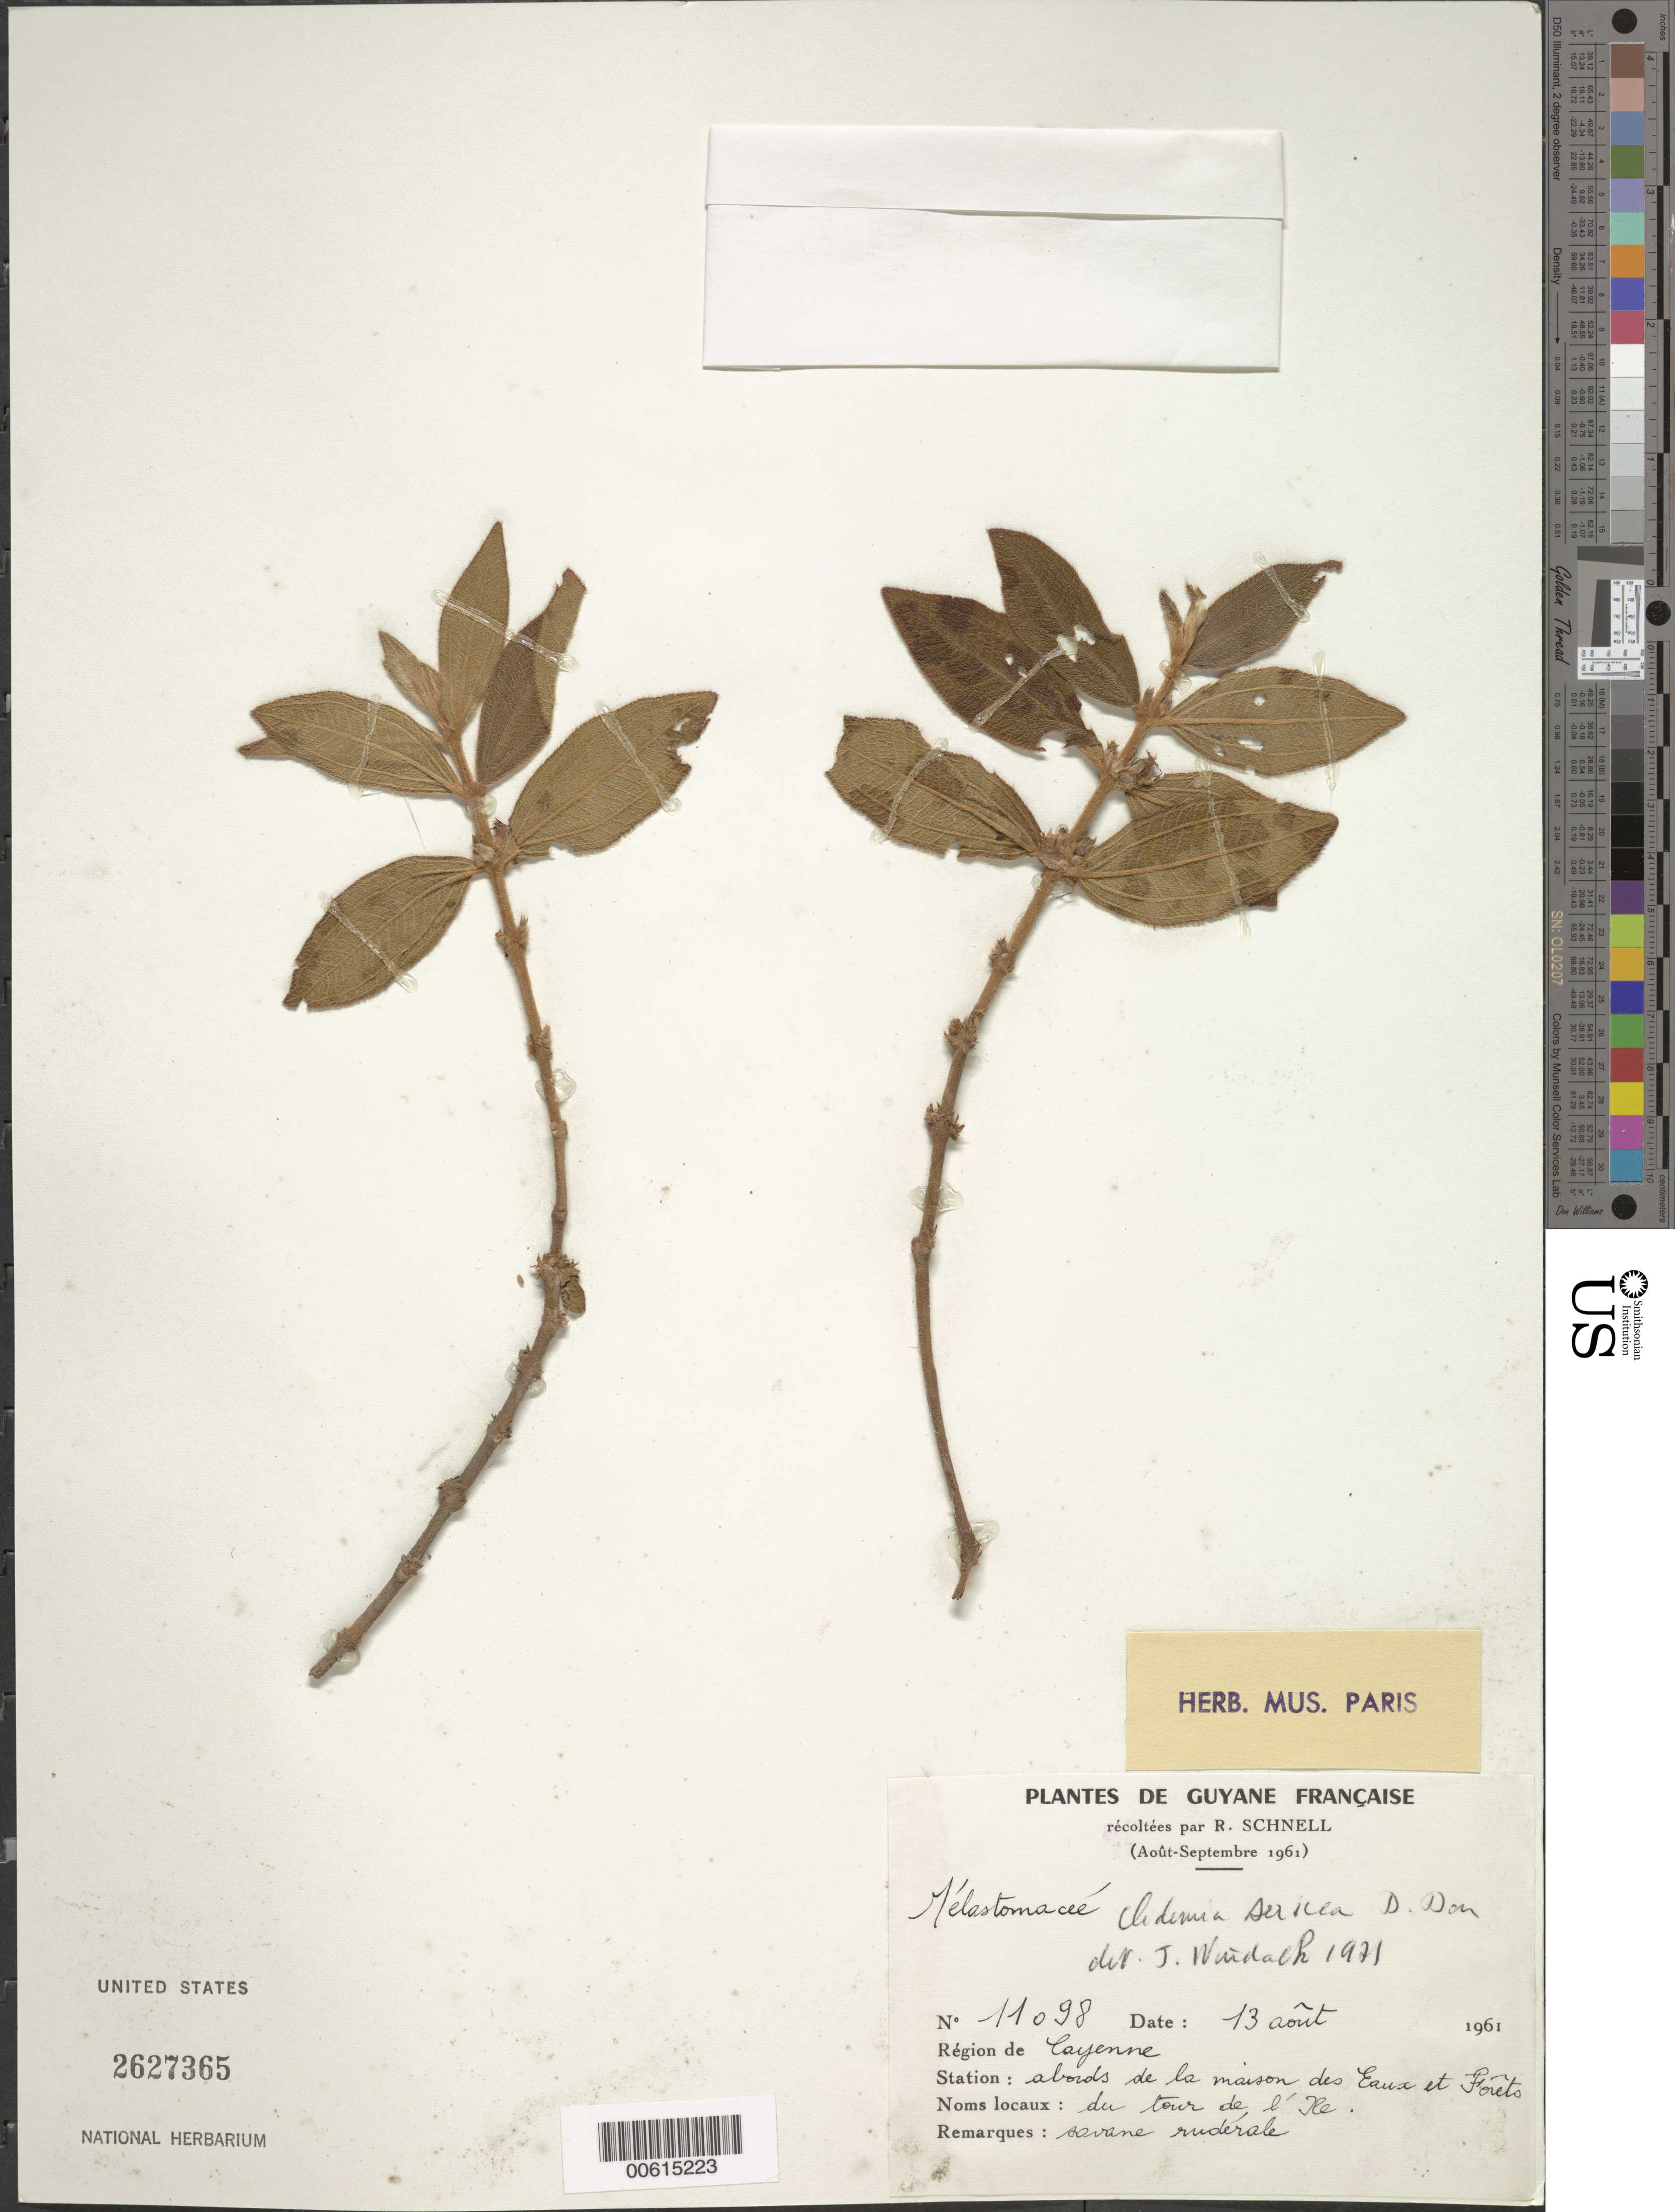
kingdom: Plantae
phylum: Tracheophyta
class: Magnoliopsida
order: Myrtales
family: Melastomataceae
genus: Clidemia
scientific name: Clidemia sericea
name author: D. Don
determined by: Wurdack, John J., (US), US (UNITED STATES)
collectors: R. A. Schnell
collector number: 11098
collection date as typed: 13-Aug-61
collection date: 1961-08-13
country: French Guiana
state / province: Cayenne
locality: Cayenne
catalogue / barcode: US 2627365